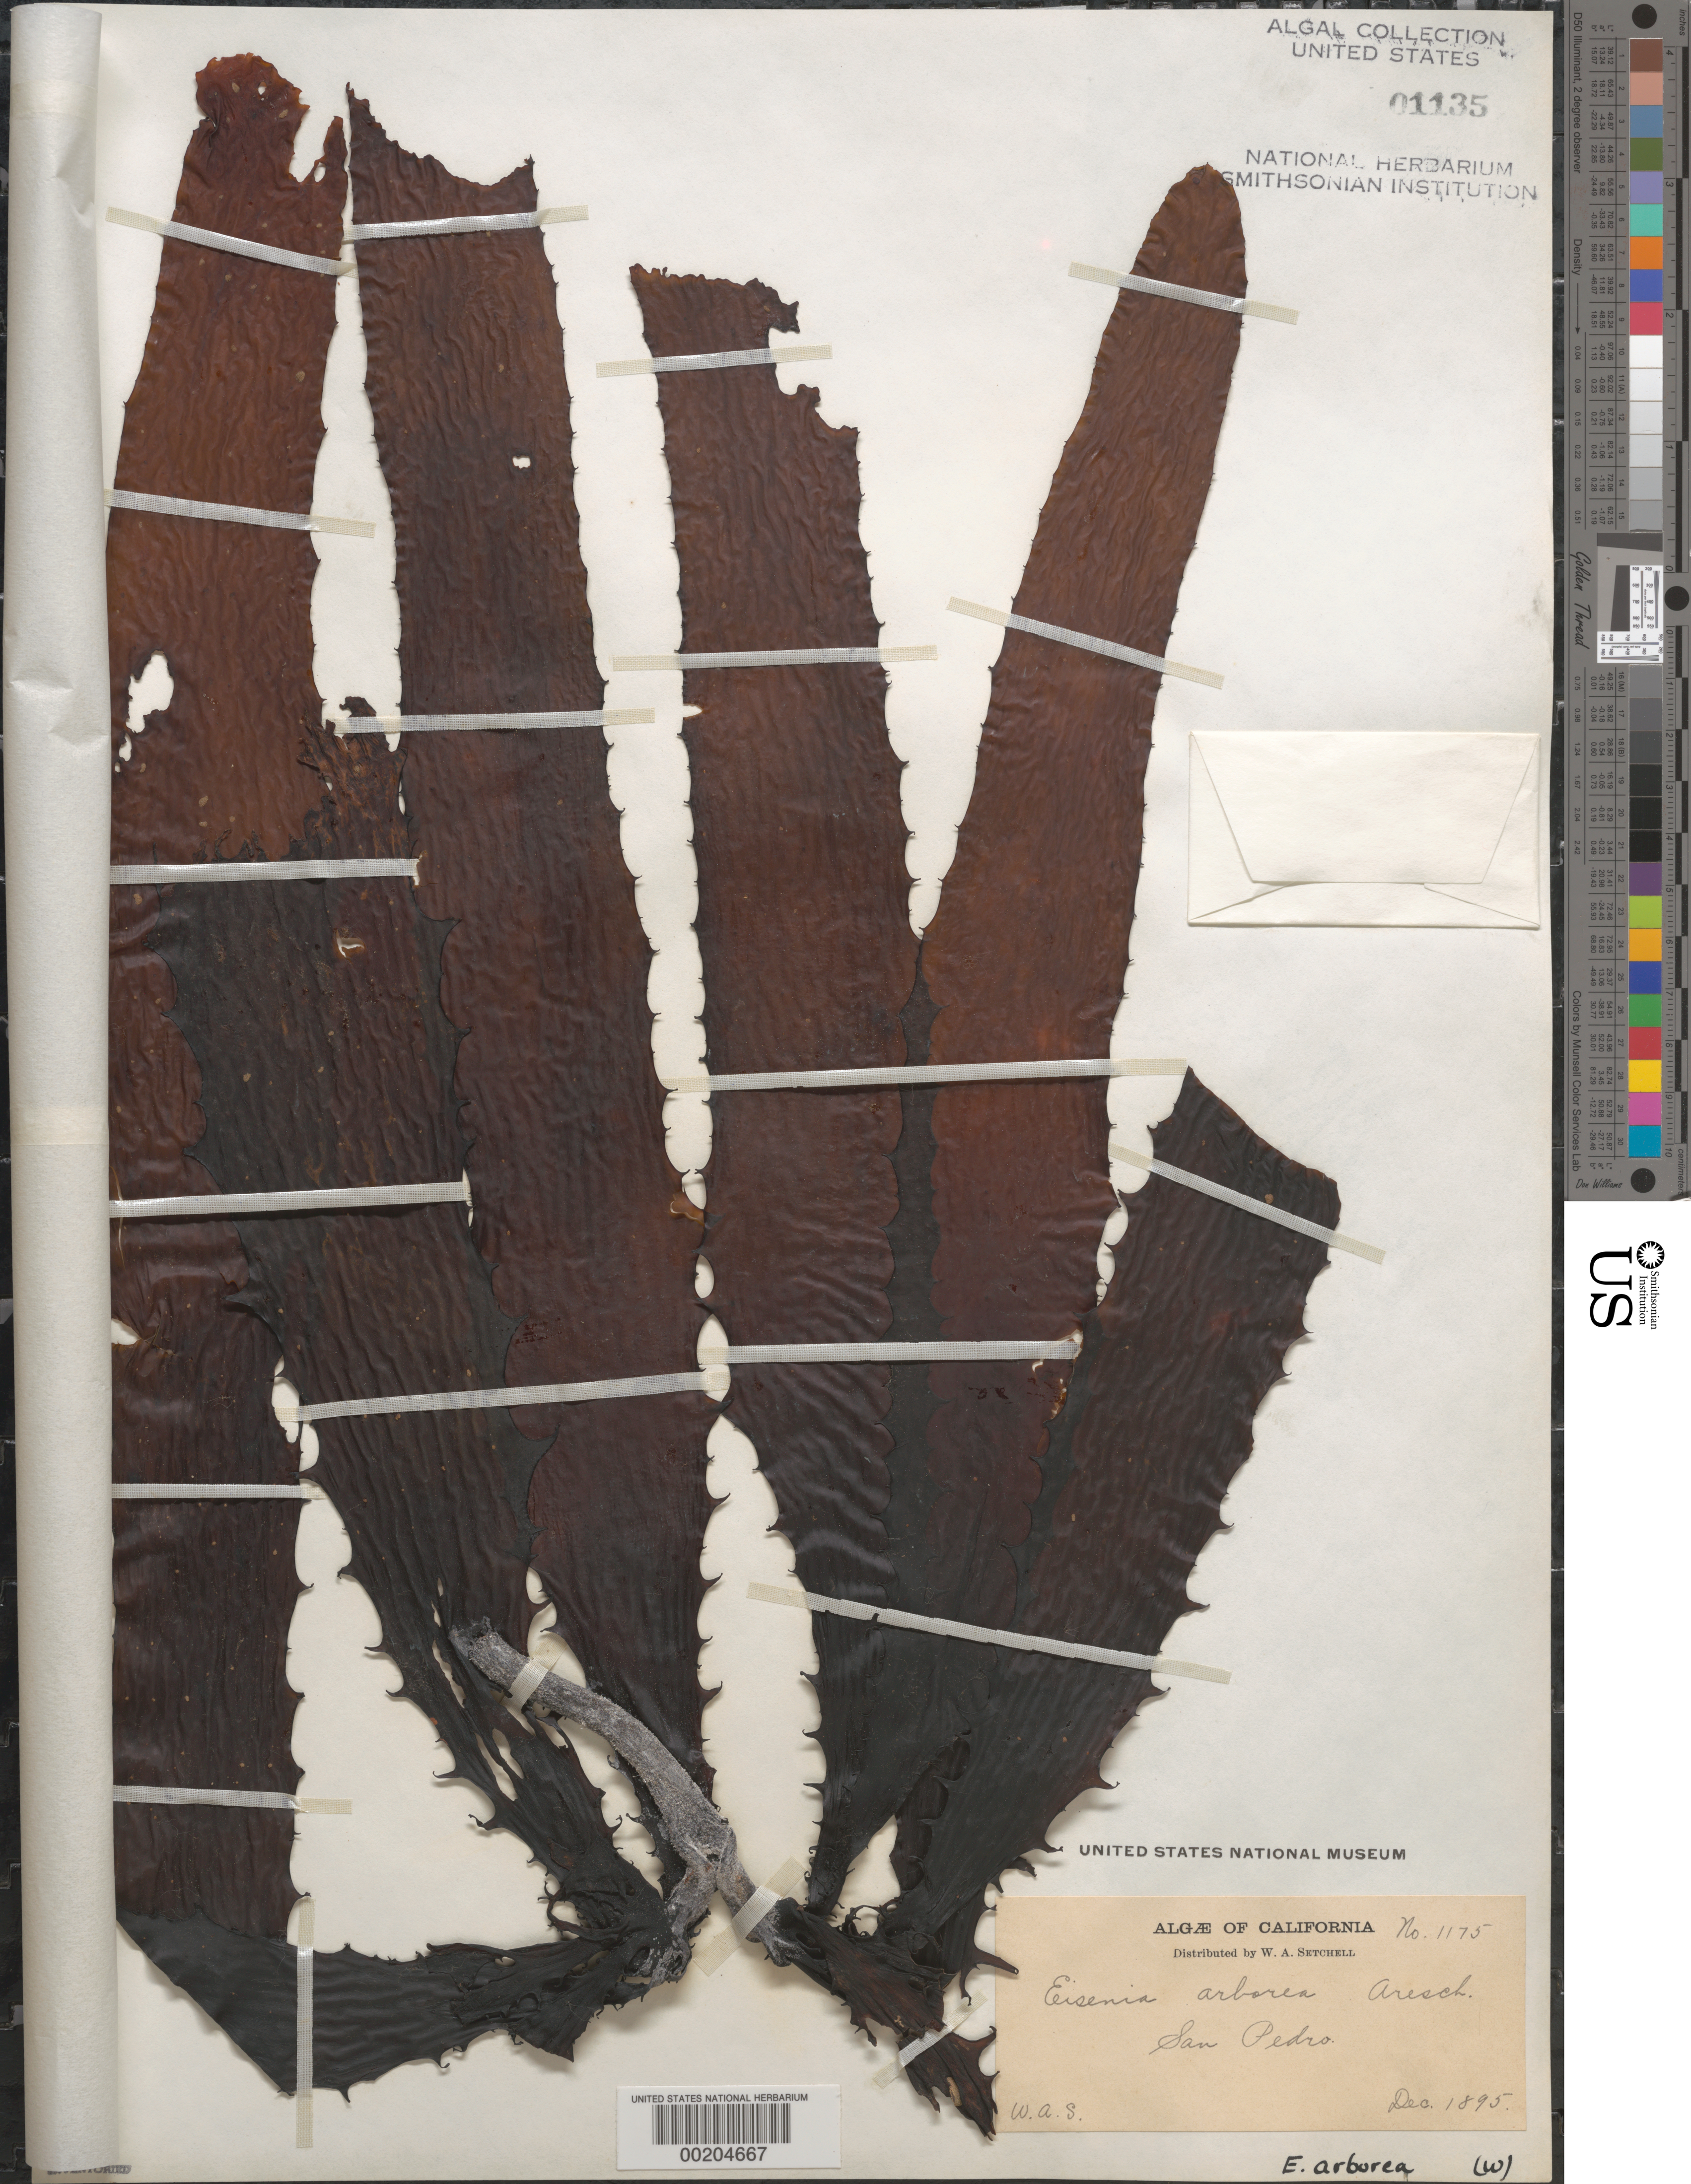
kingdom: Chromista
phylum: Ochrophyta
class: Phaeophyceae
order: Laminariales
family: Lessoniaceae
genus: Eisenia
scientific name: Eisenia arborea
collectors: W. Setchell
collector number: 1175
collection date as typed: Dec 1895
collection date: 1895-12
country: United States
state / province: California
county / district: Los Angeles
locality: San Pedro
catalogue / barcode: US 1135